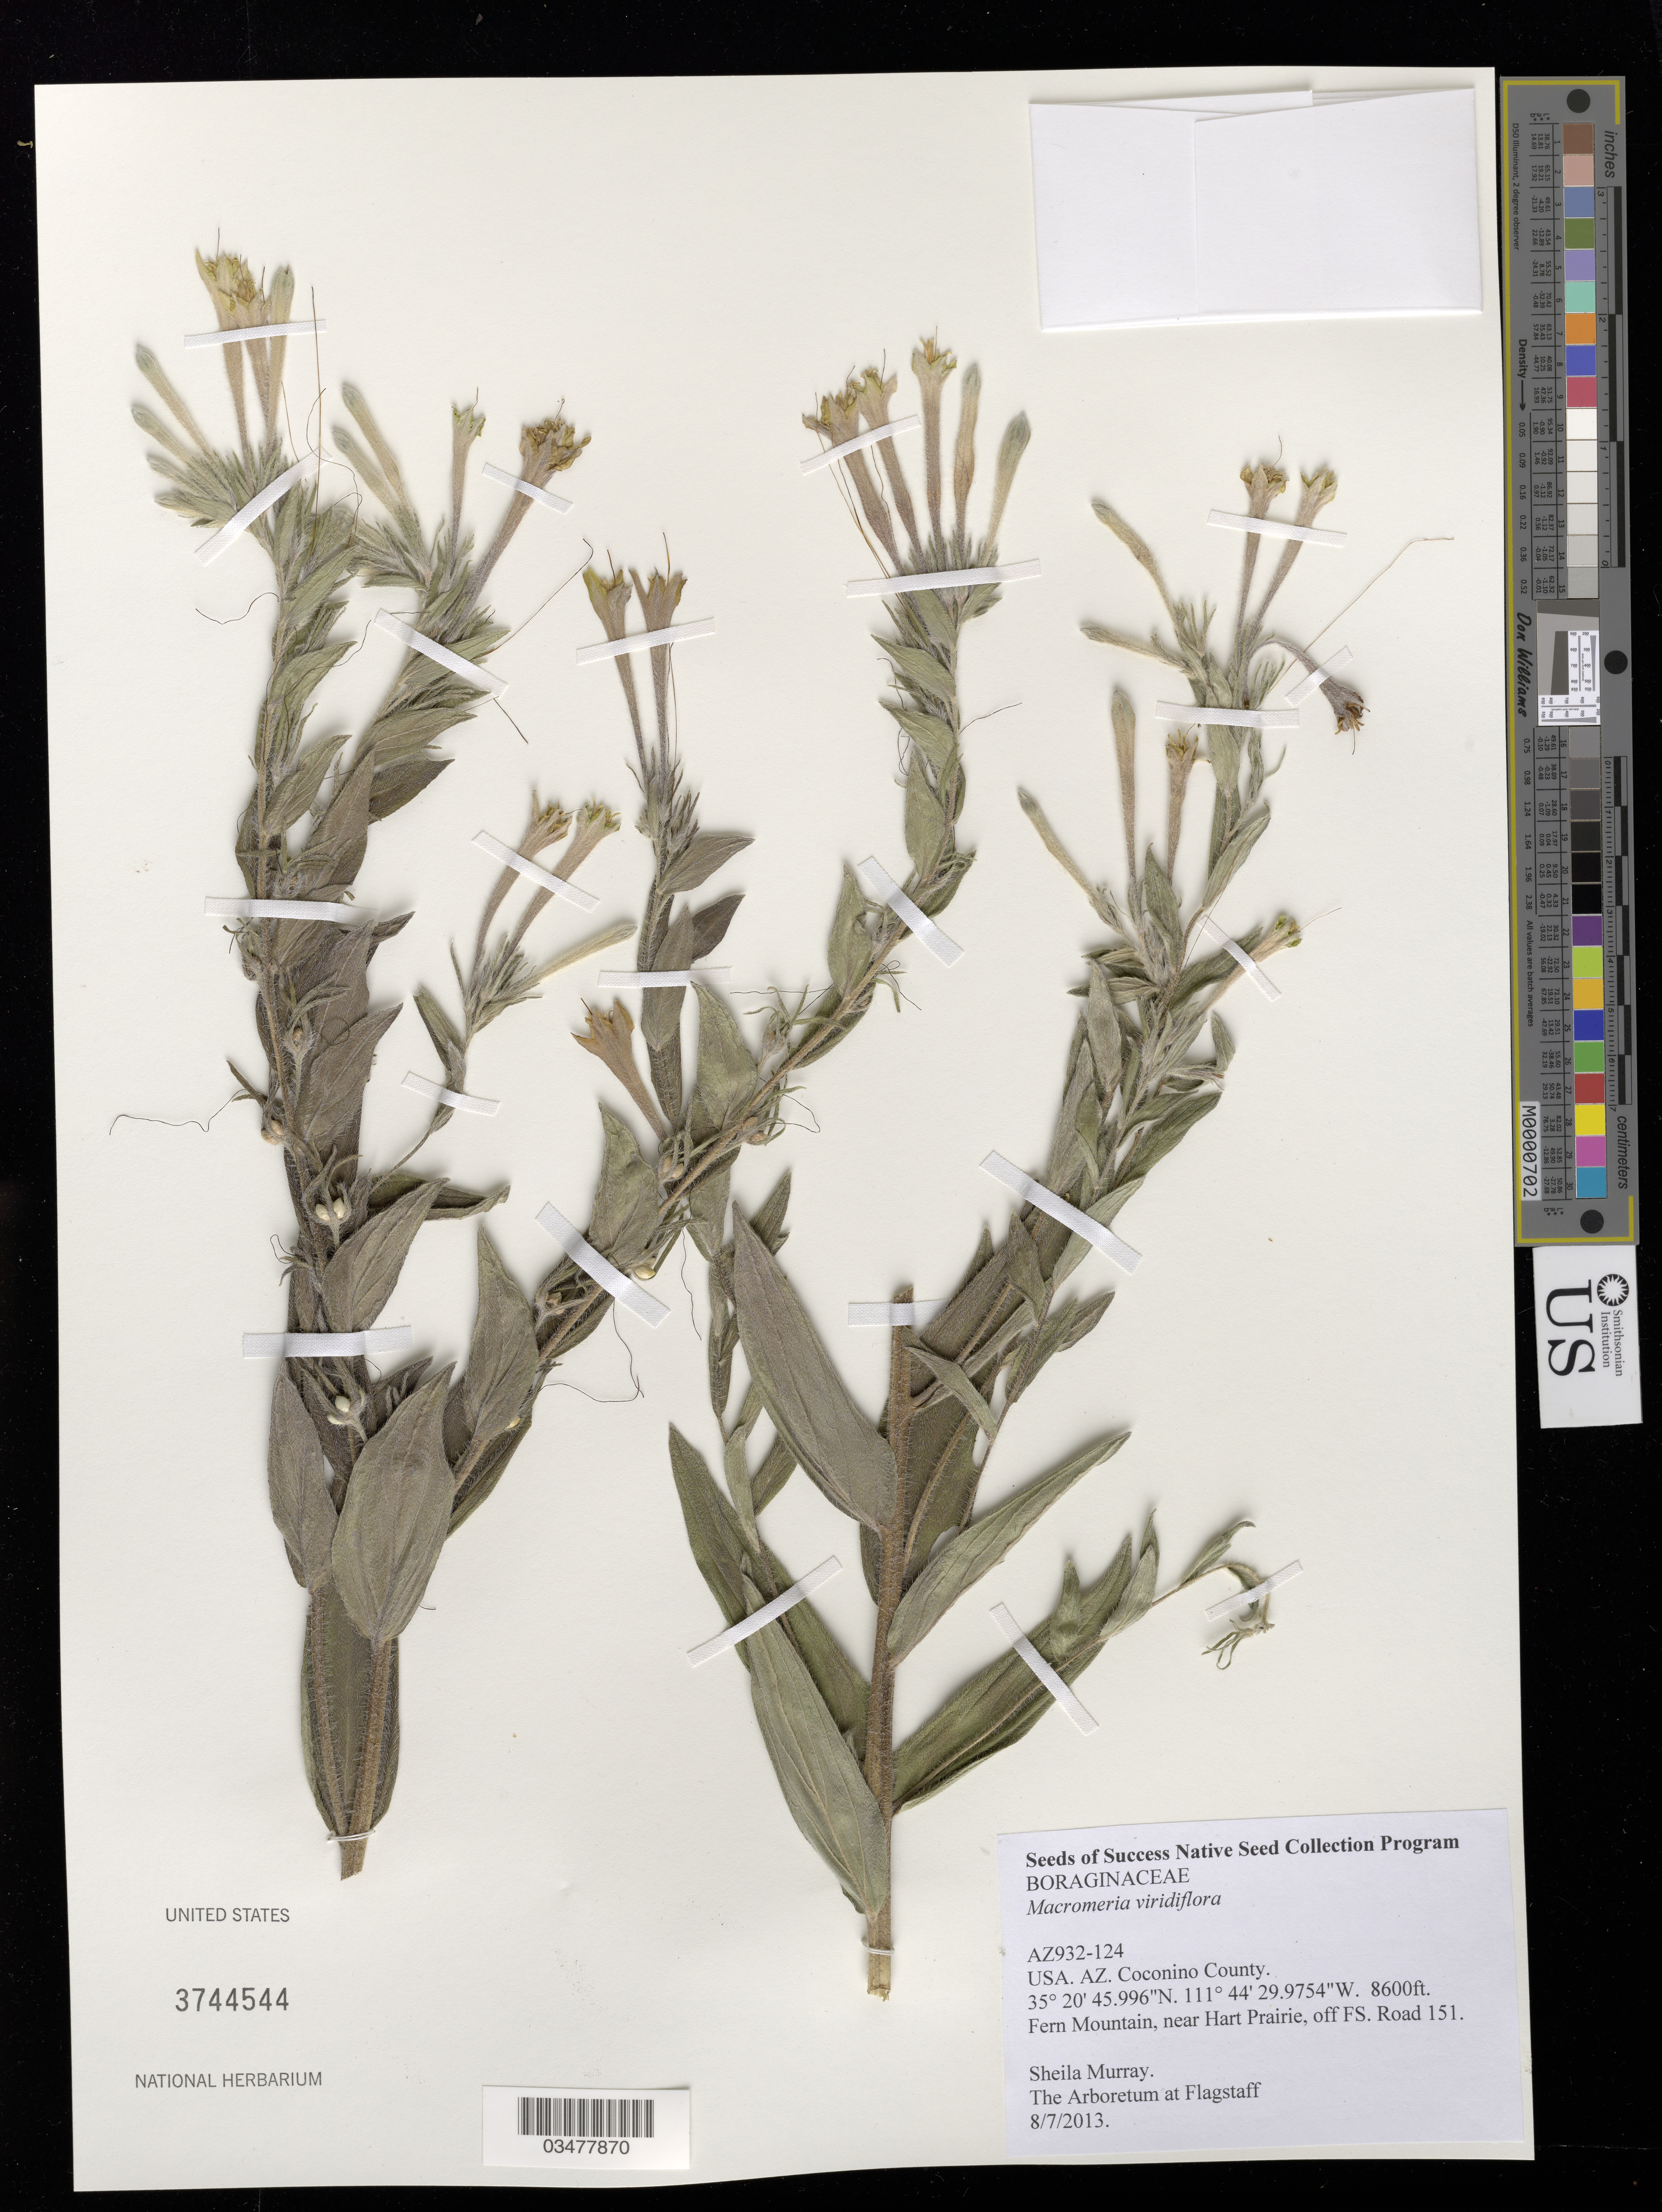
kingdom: Plantae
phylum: Tracheophyta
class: Magnoliopsida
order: Boraginales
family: Boraginaceae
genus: Macromeria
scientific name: Macromeria viridiflora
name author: DC.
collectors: S. Murray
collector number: AZ932-124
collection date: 2013-08-07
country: United States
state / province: Arizona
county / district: Coconino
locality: Fern Mt, near Hart Prairie, off FS Road 151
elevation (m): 2621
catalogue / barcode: US 3744544